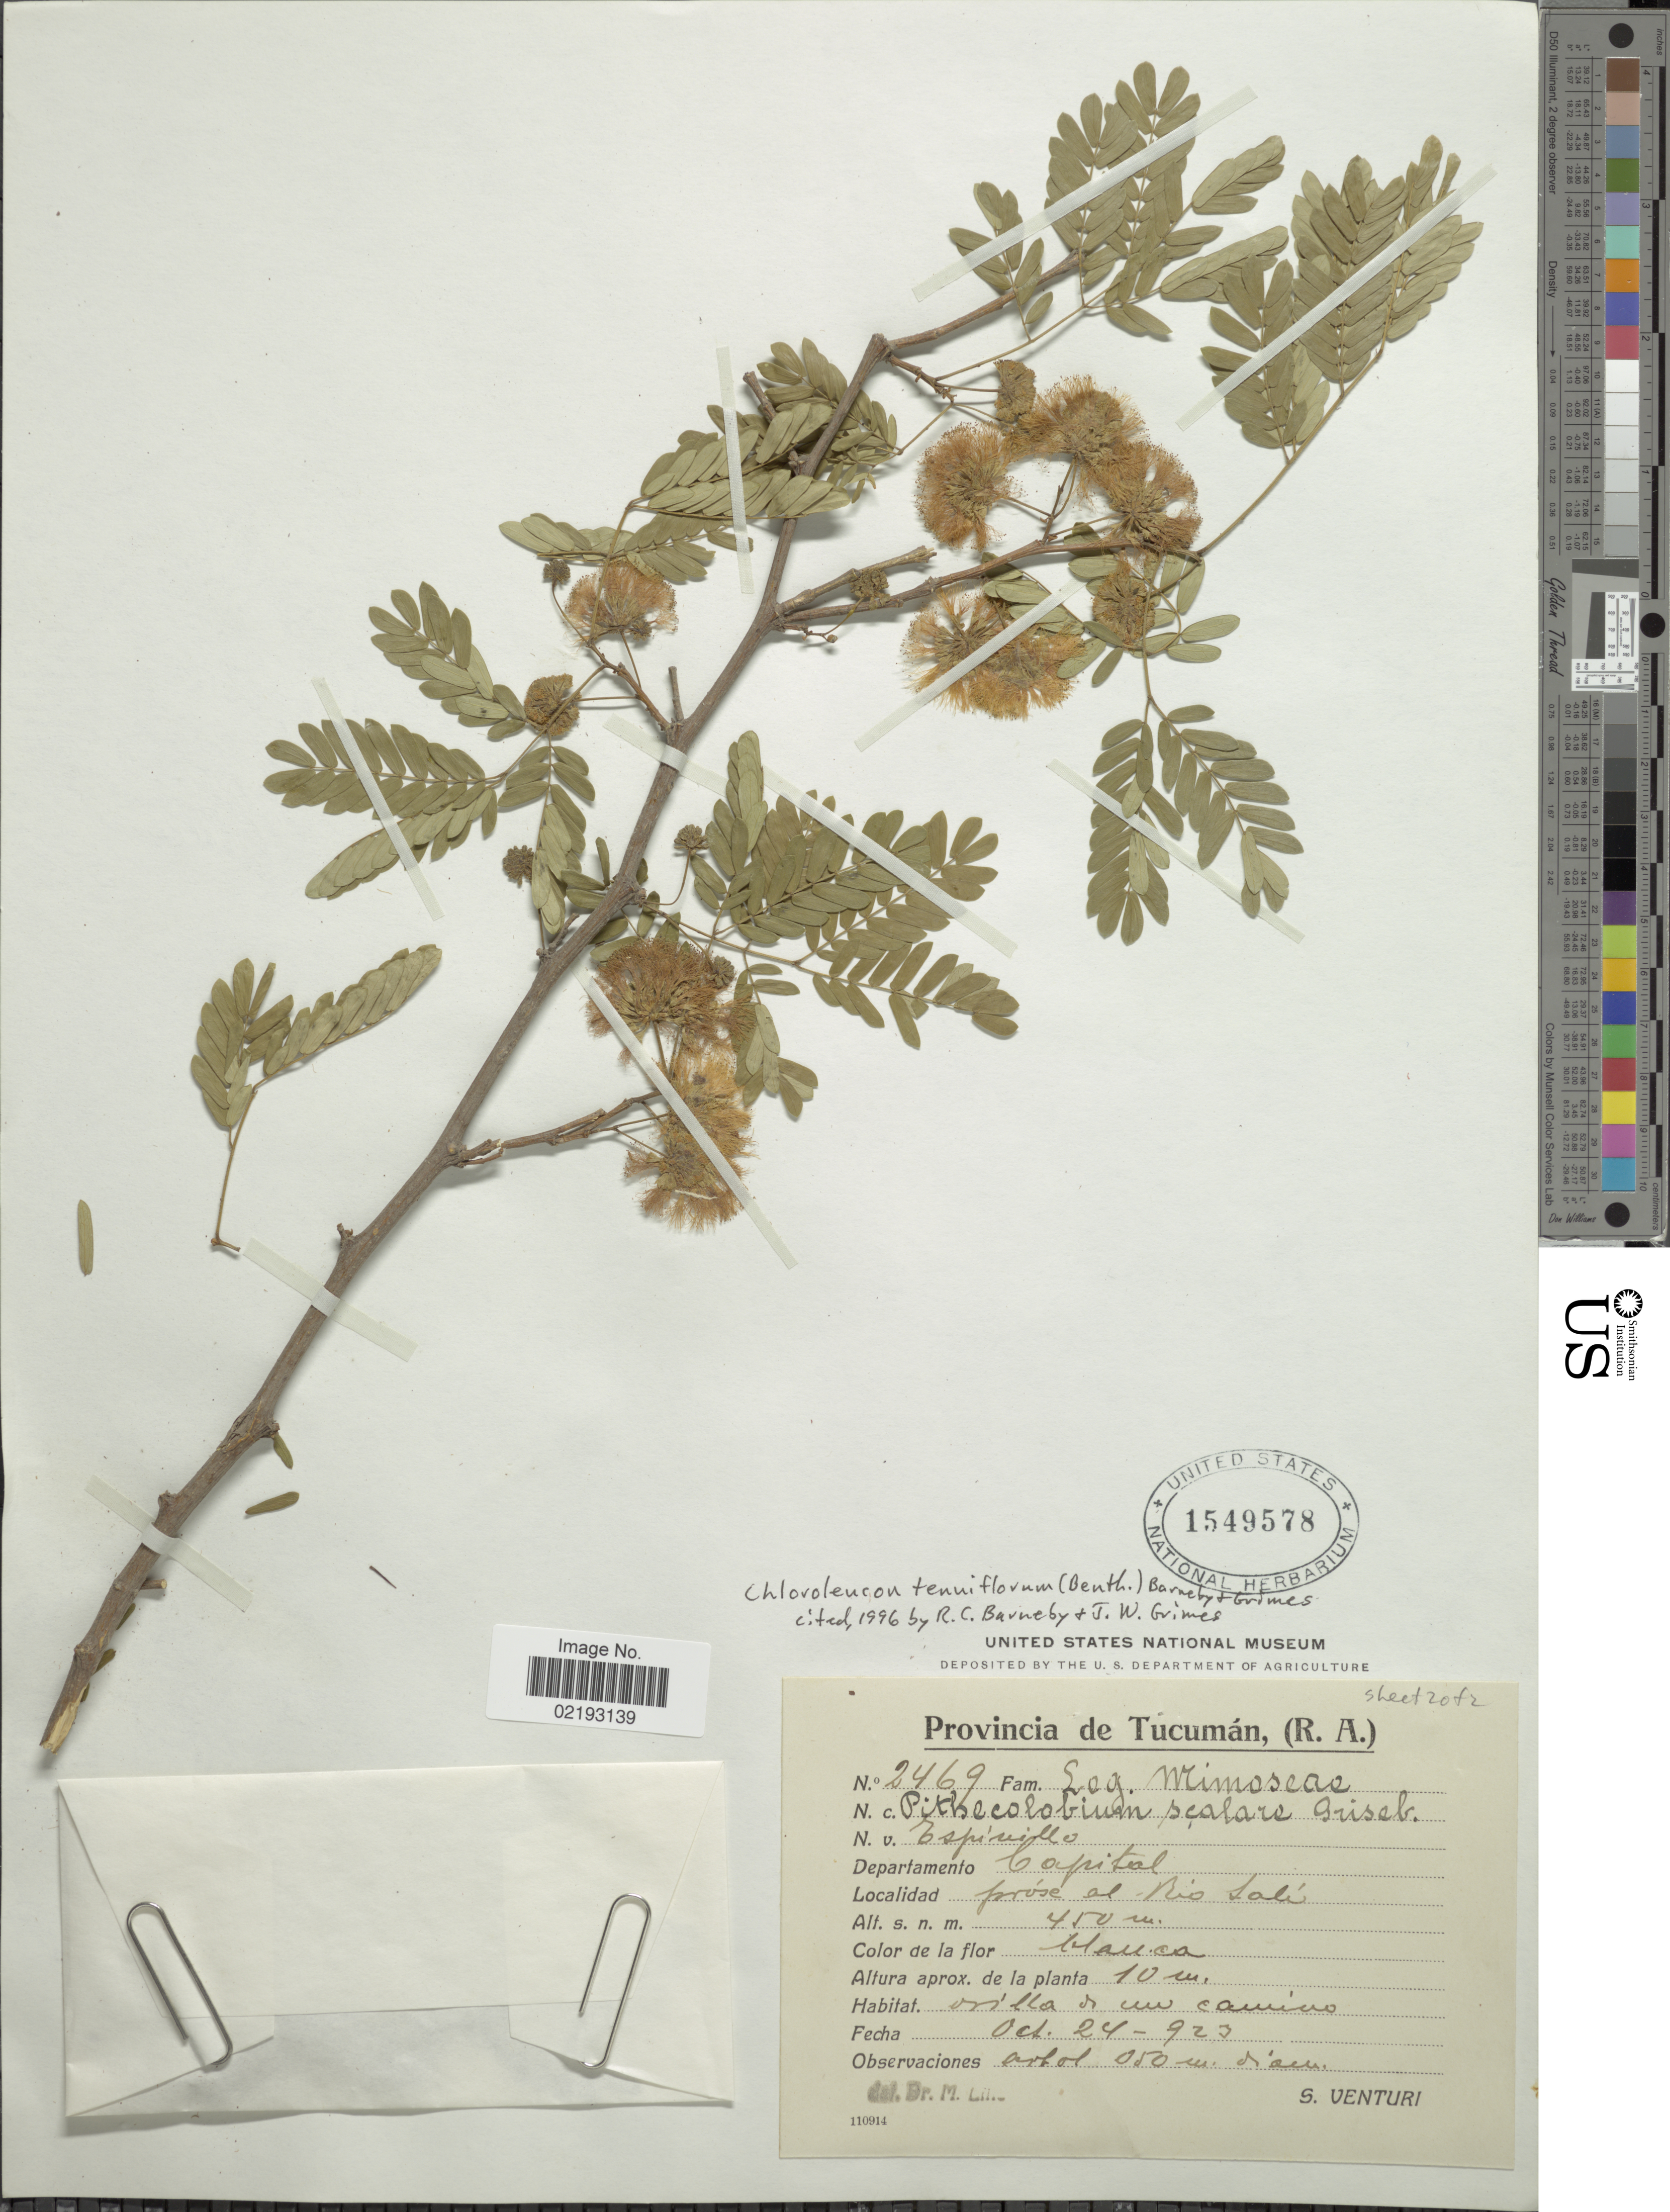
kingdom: Plantae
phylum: Tracheophyta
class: Magnoliopsida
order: Fabales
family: Fabaceae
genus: Chloroleucon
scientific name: Chloroleucon tenuiflorum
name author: (Benth.) Barneby & J.W. Grimes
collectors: S. Venturi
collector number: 2469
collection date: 1923-10-24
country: Argentina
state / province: Tucuman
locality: Departamento Capital, prox el Rio Sali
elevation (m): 450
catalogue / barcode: US 1549578